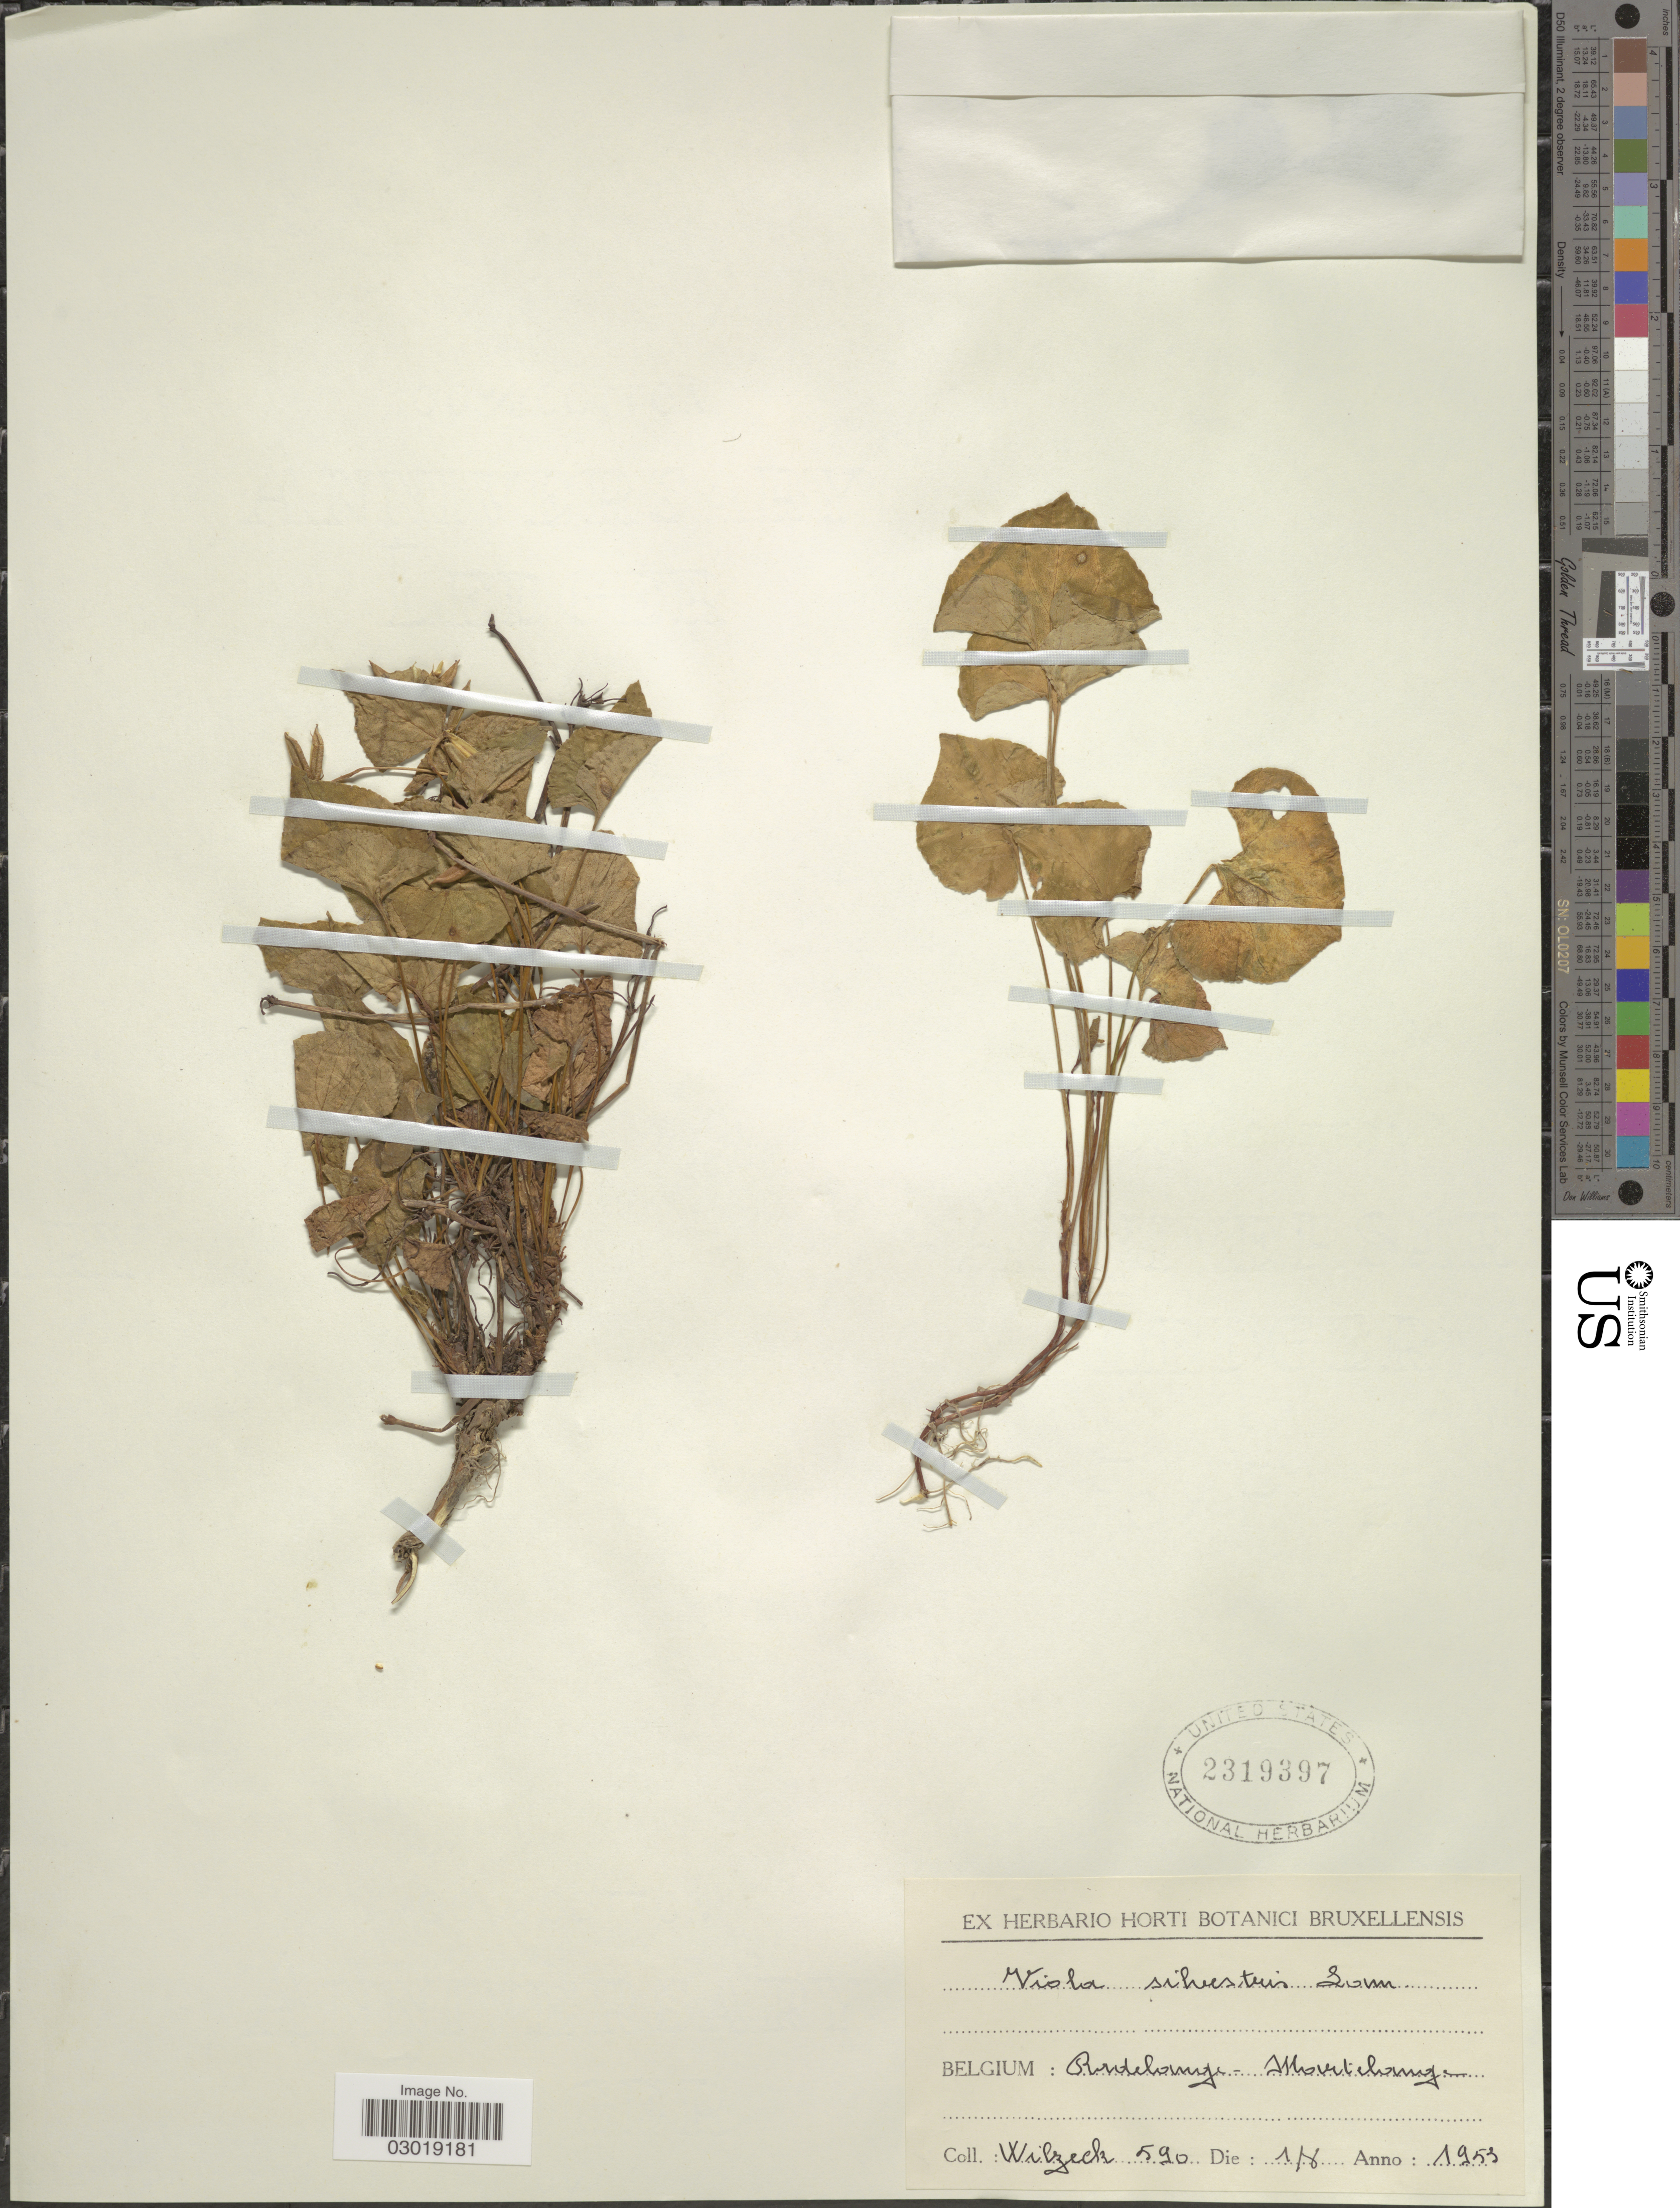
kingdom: Plantae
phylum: Tracheophyta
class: Magnoliopsida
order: Malpighiales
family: Violaceae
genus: Viola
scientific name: Viola sylvestris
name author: Lam.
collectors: Wilzeck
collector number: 590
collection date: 1953-08-01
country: Belgium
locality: Rudelomye-Mortelomge. [interpreted]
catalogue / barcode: US 2319397